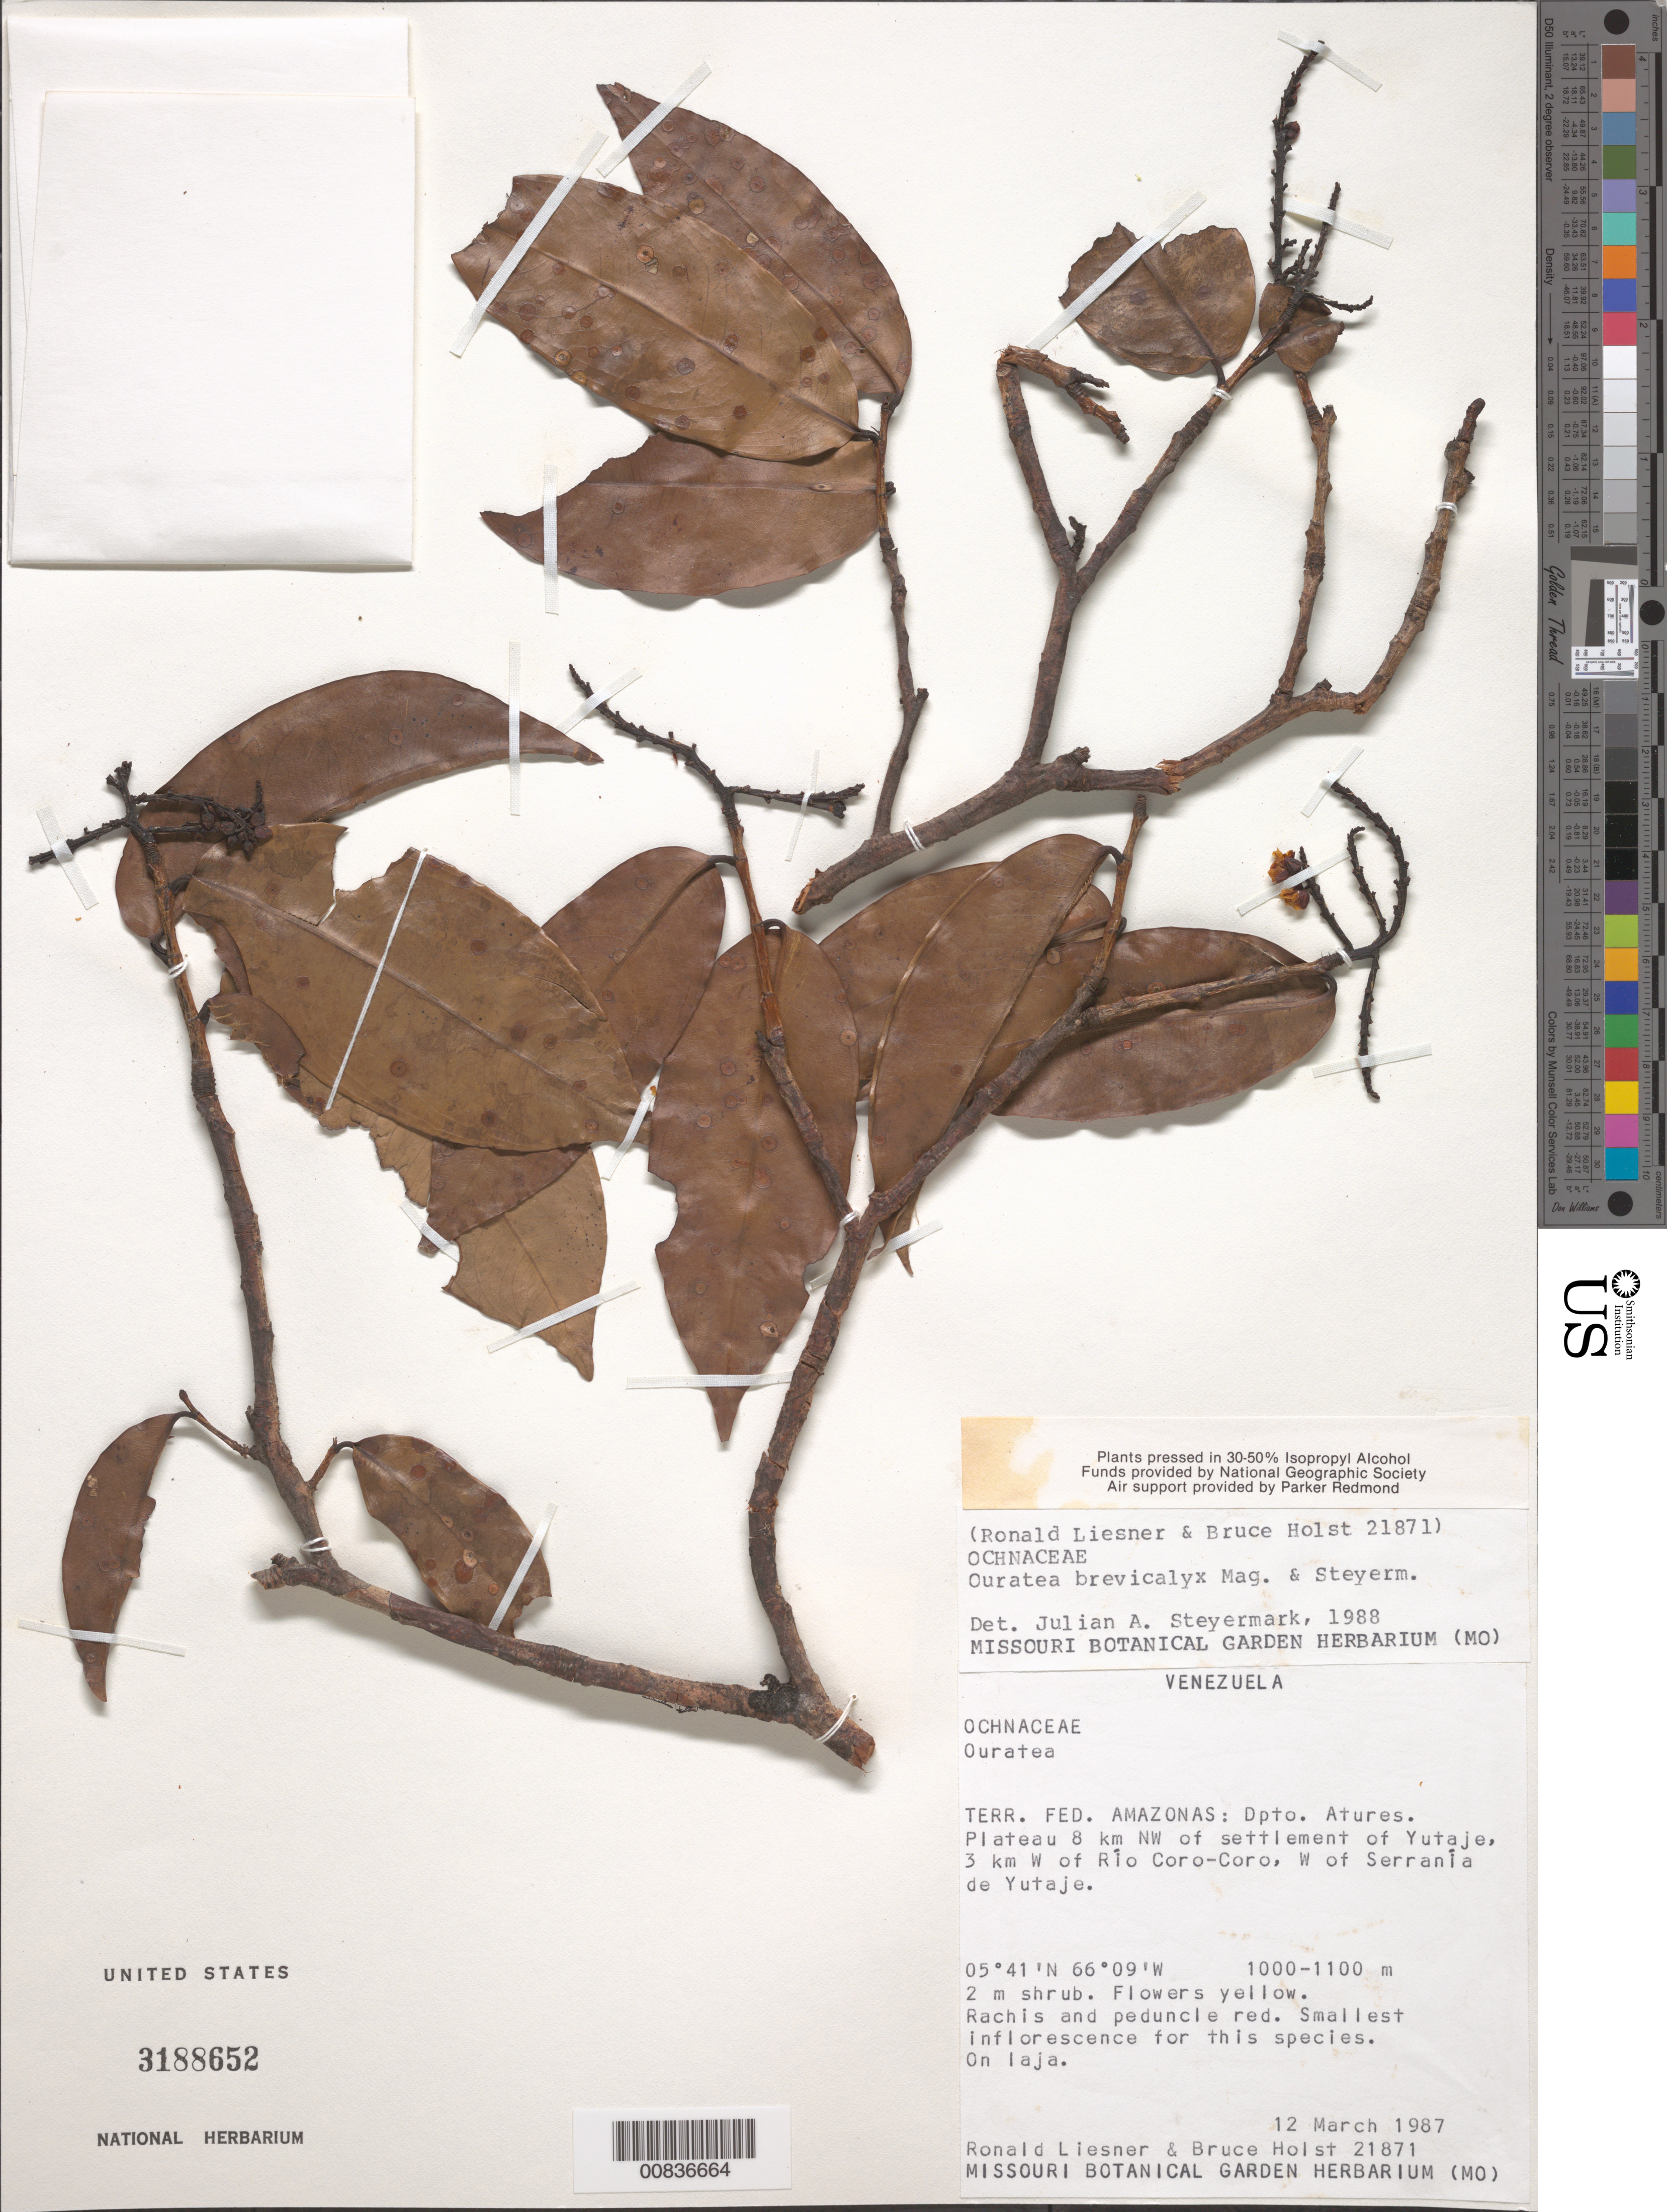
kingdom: Plantae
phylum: Tracheophyta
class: Magnoliopsida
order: Malpighiales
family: Ochnaceae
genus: Ouratea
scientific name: Ouratea brevicalyx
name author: Maguire & Steyerm.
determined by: Steyermark, Julian A., (VEN)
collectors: R. L. Liesner & B. Holst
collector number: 21871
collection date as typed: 12-Mar-87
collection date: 1987-03-12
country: Venezuela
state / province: Amazonas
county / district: Atures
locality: Yutajé, 8 km NW of settlement, 3 km W of Río Coro-Coro, W of Serrania de Yutajé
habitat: Laja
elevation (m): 1000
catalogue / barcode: US 3188652